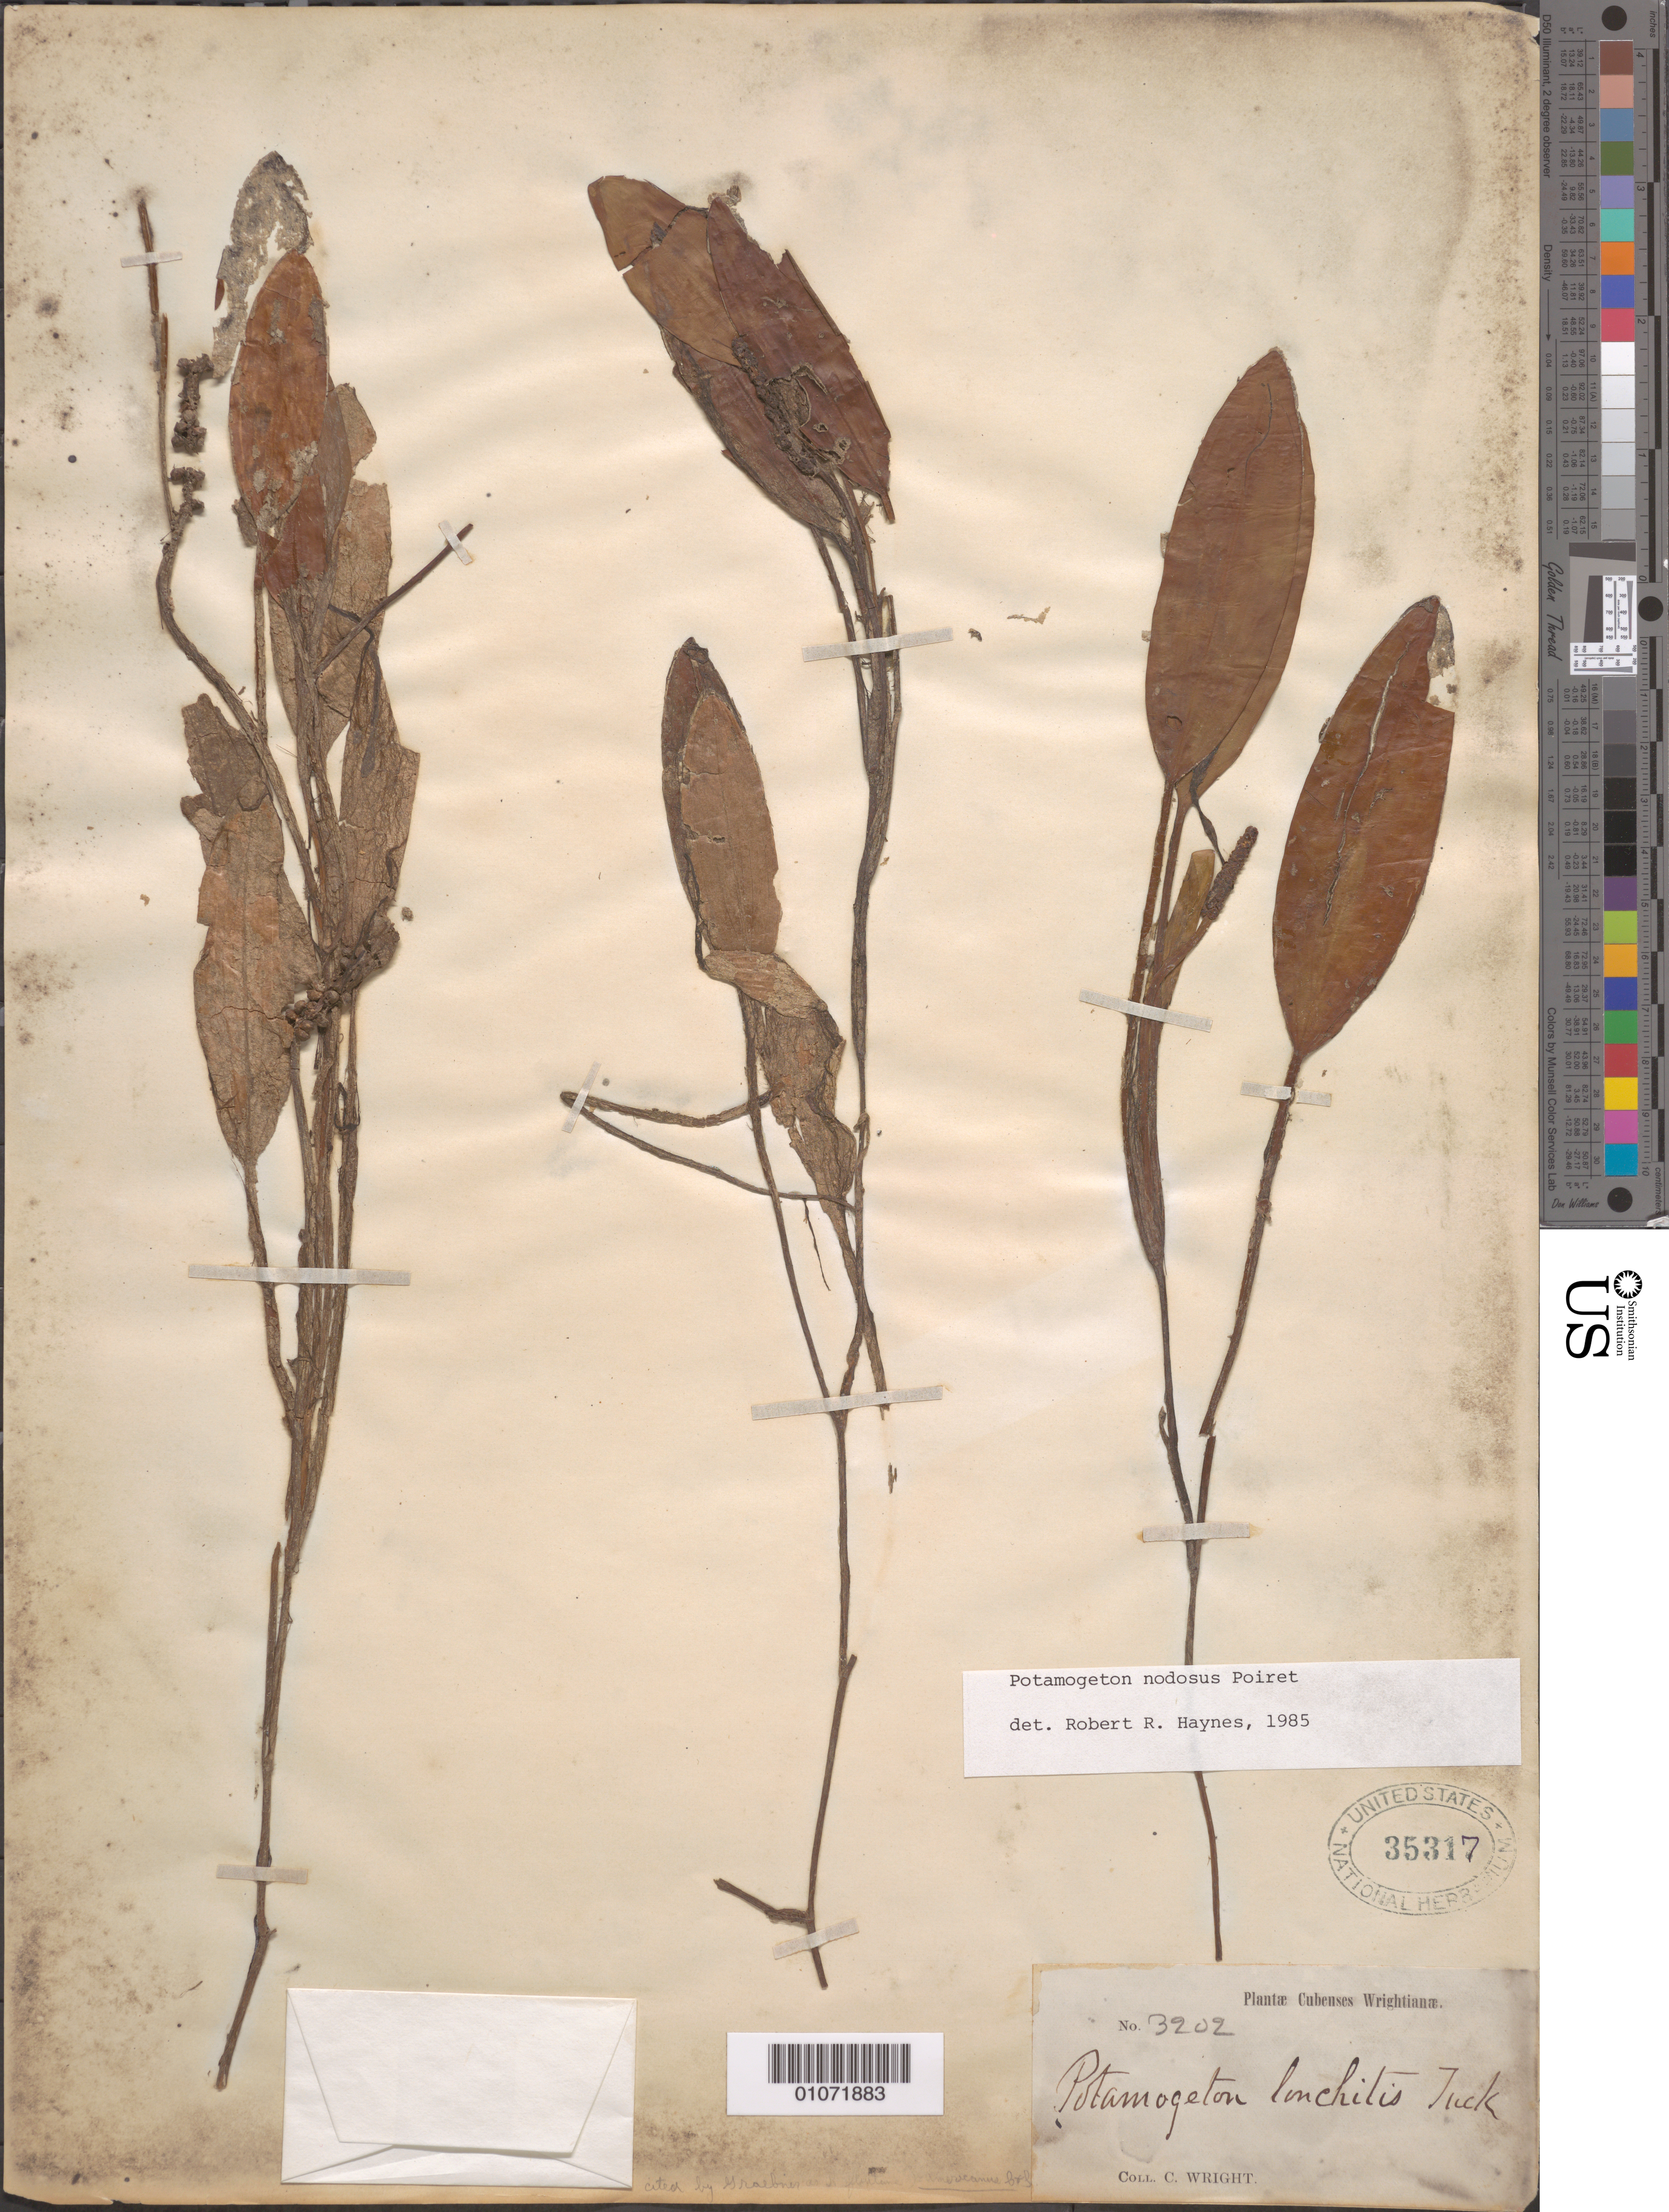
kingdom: Plantae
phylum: Tracheophyta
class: Liliopsida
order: Alismatales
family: Potamogetonaceae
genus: Potamogeton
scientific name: Potamogeton nodosus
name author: Poir.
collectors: C. Wright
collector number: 3202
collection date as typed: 1800 to 1899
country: Cuba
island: Cuba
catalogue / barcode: US 35317